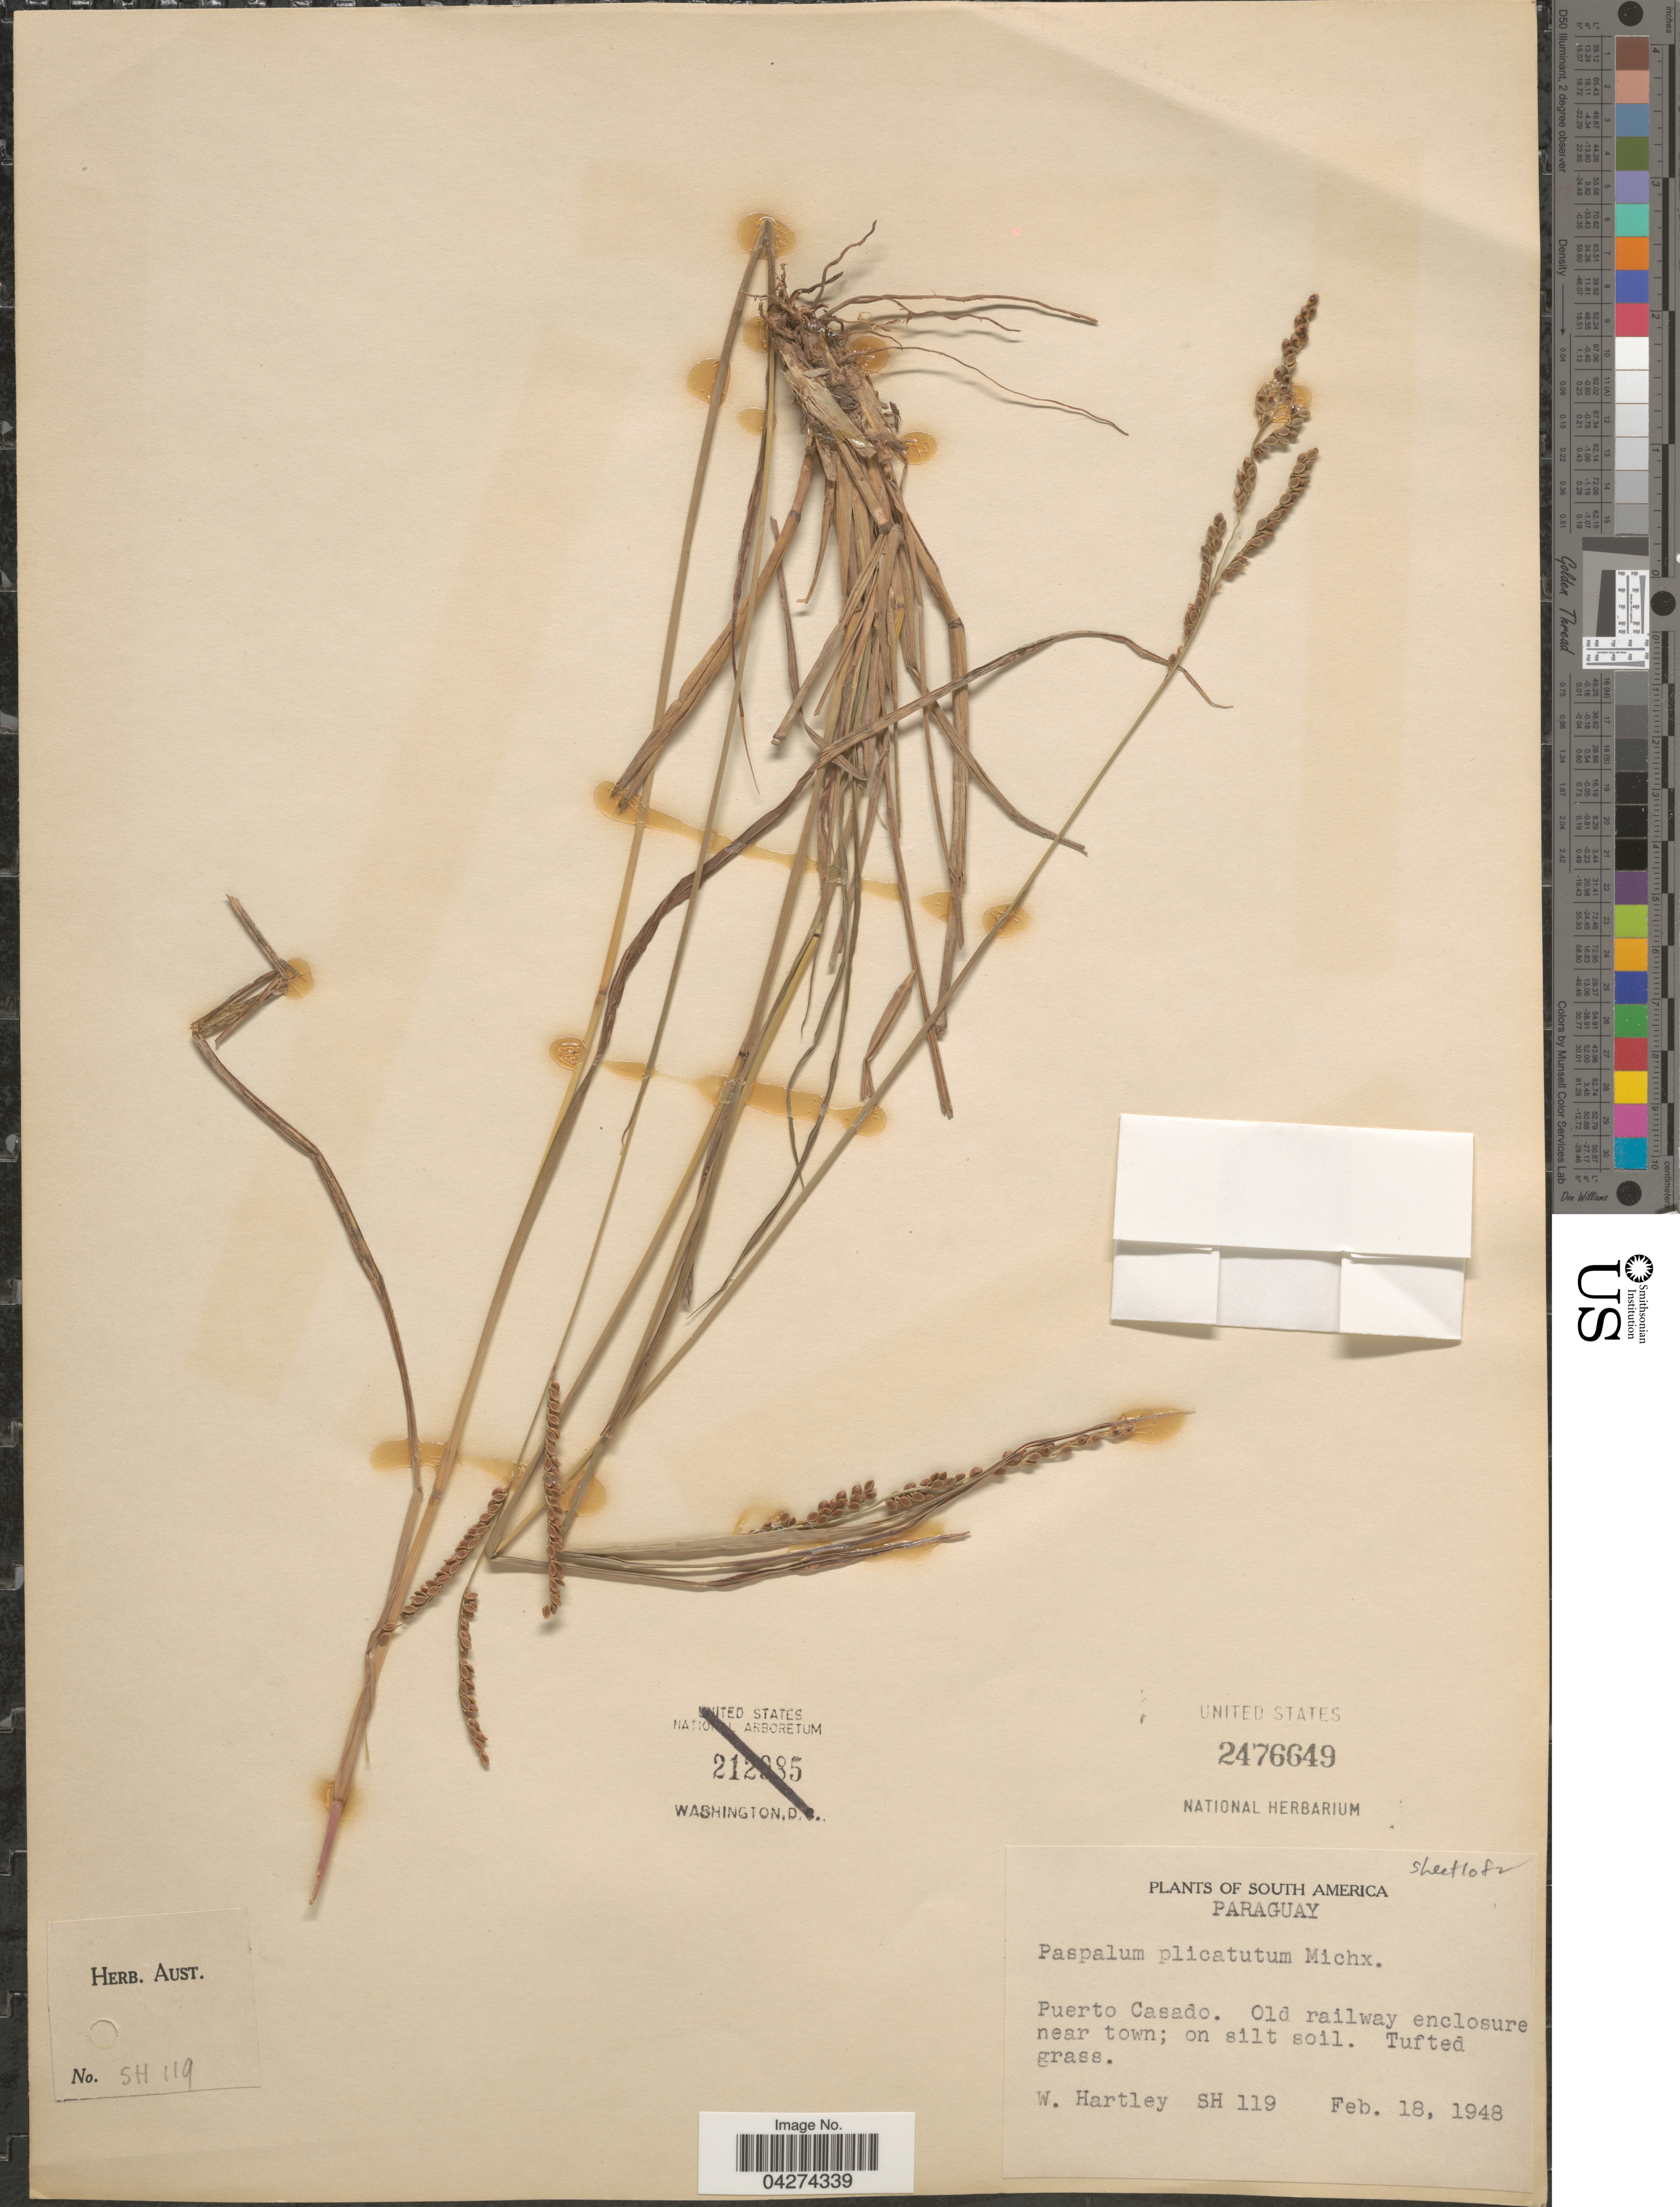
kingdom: Plantae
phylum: Tracheophyta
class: Liliopsida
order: Poales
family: Poaceae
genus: Paspalum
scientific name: Paspalum plicatulum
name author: Michx.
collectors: W. Hartley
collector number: SH119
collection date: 1948-02-18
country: Paraguay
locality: Puerto Casado.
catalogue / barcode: US 2476649